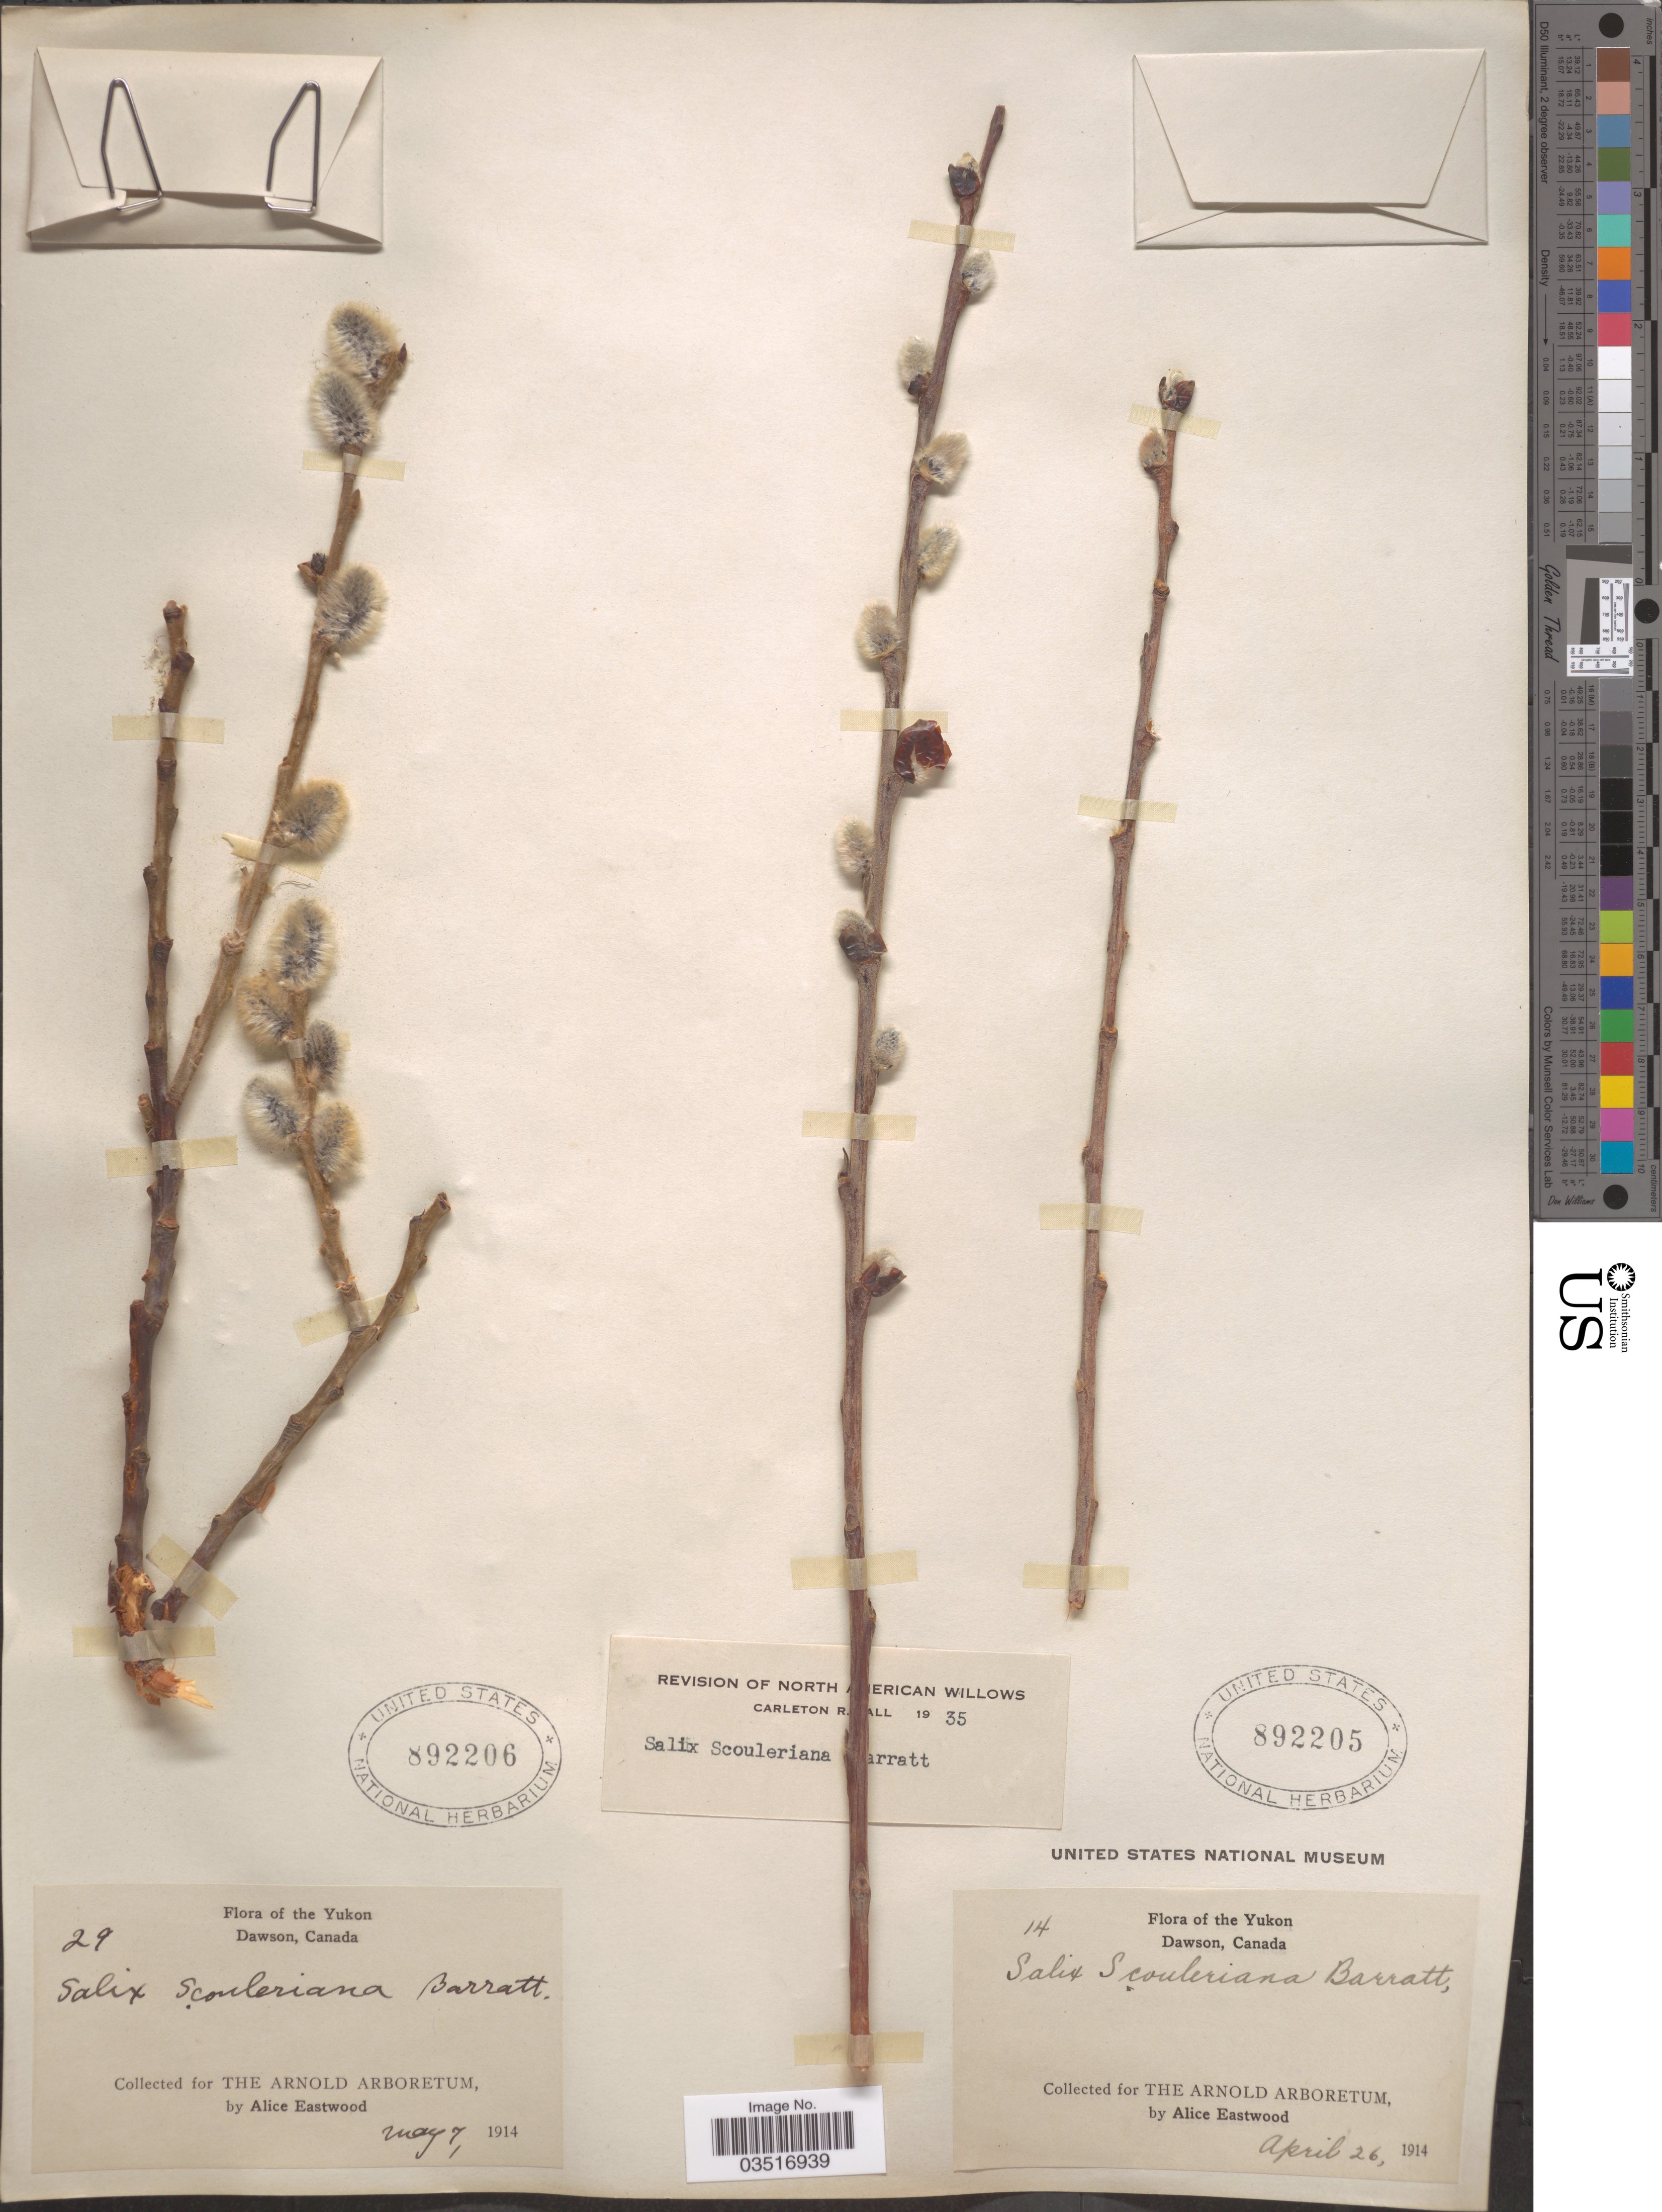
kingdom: Plantae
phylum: Tracheophyta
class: Magnoliopsida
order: Malpighiales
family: Salicaceae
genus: Salix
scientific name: Salix scouleriana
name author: Barratt ex Hook.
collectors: A. Eastwood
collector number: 29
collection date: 1914-05-07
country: Canada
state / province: Yukon Territory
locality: Yukon. Dawson.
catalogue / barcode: US 892206